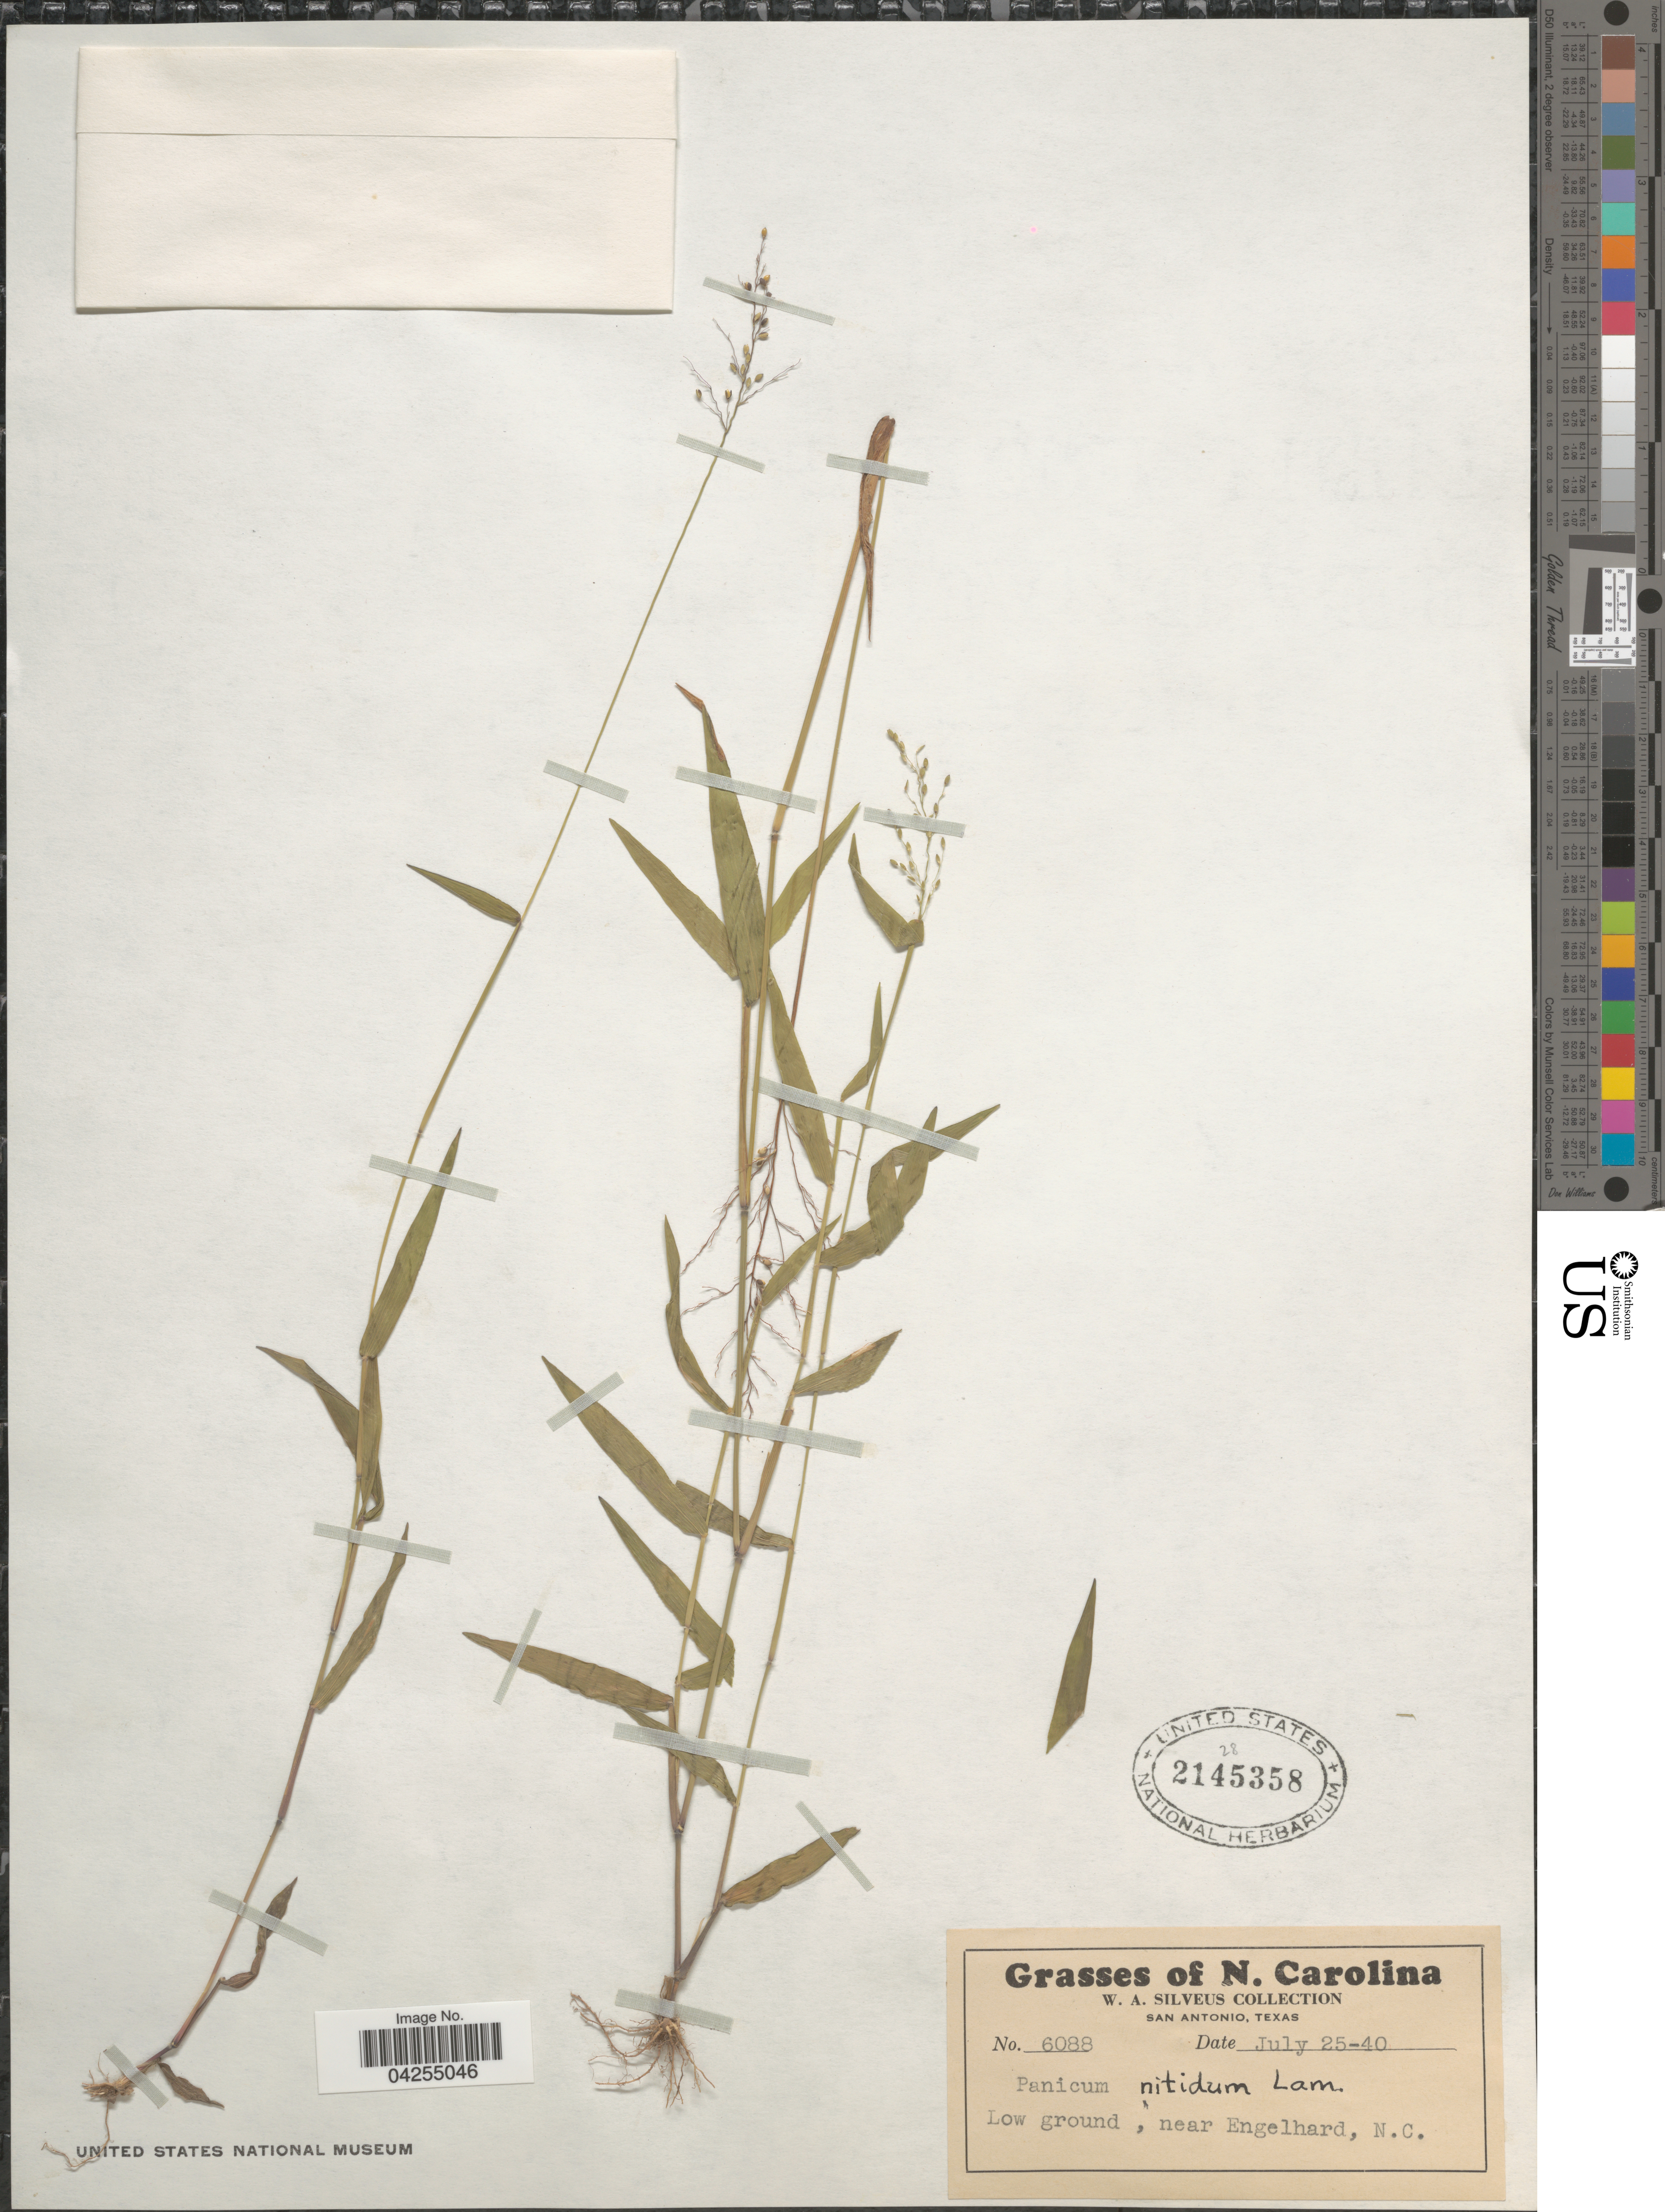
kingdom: Plantae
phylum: Tracheophyta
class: Liliopsida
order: Poales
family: Poaceae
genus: Dichanthelium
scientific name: Dichanthelium dichotomum var. dichotomum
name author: (L.) Gould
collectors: W. Silveus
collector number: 6088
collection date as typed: Transcribed d/m/y: 25/7/40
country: United States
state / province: North Carolina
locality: Low ground, near Engelhard.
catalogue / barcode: US 2145358